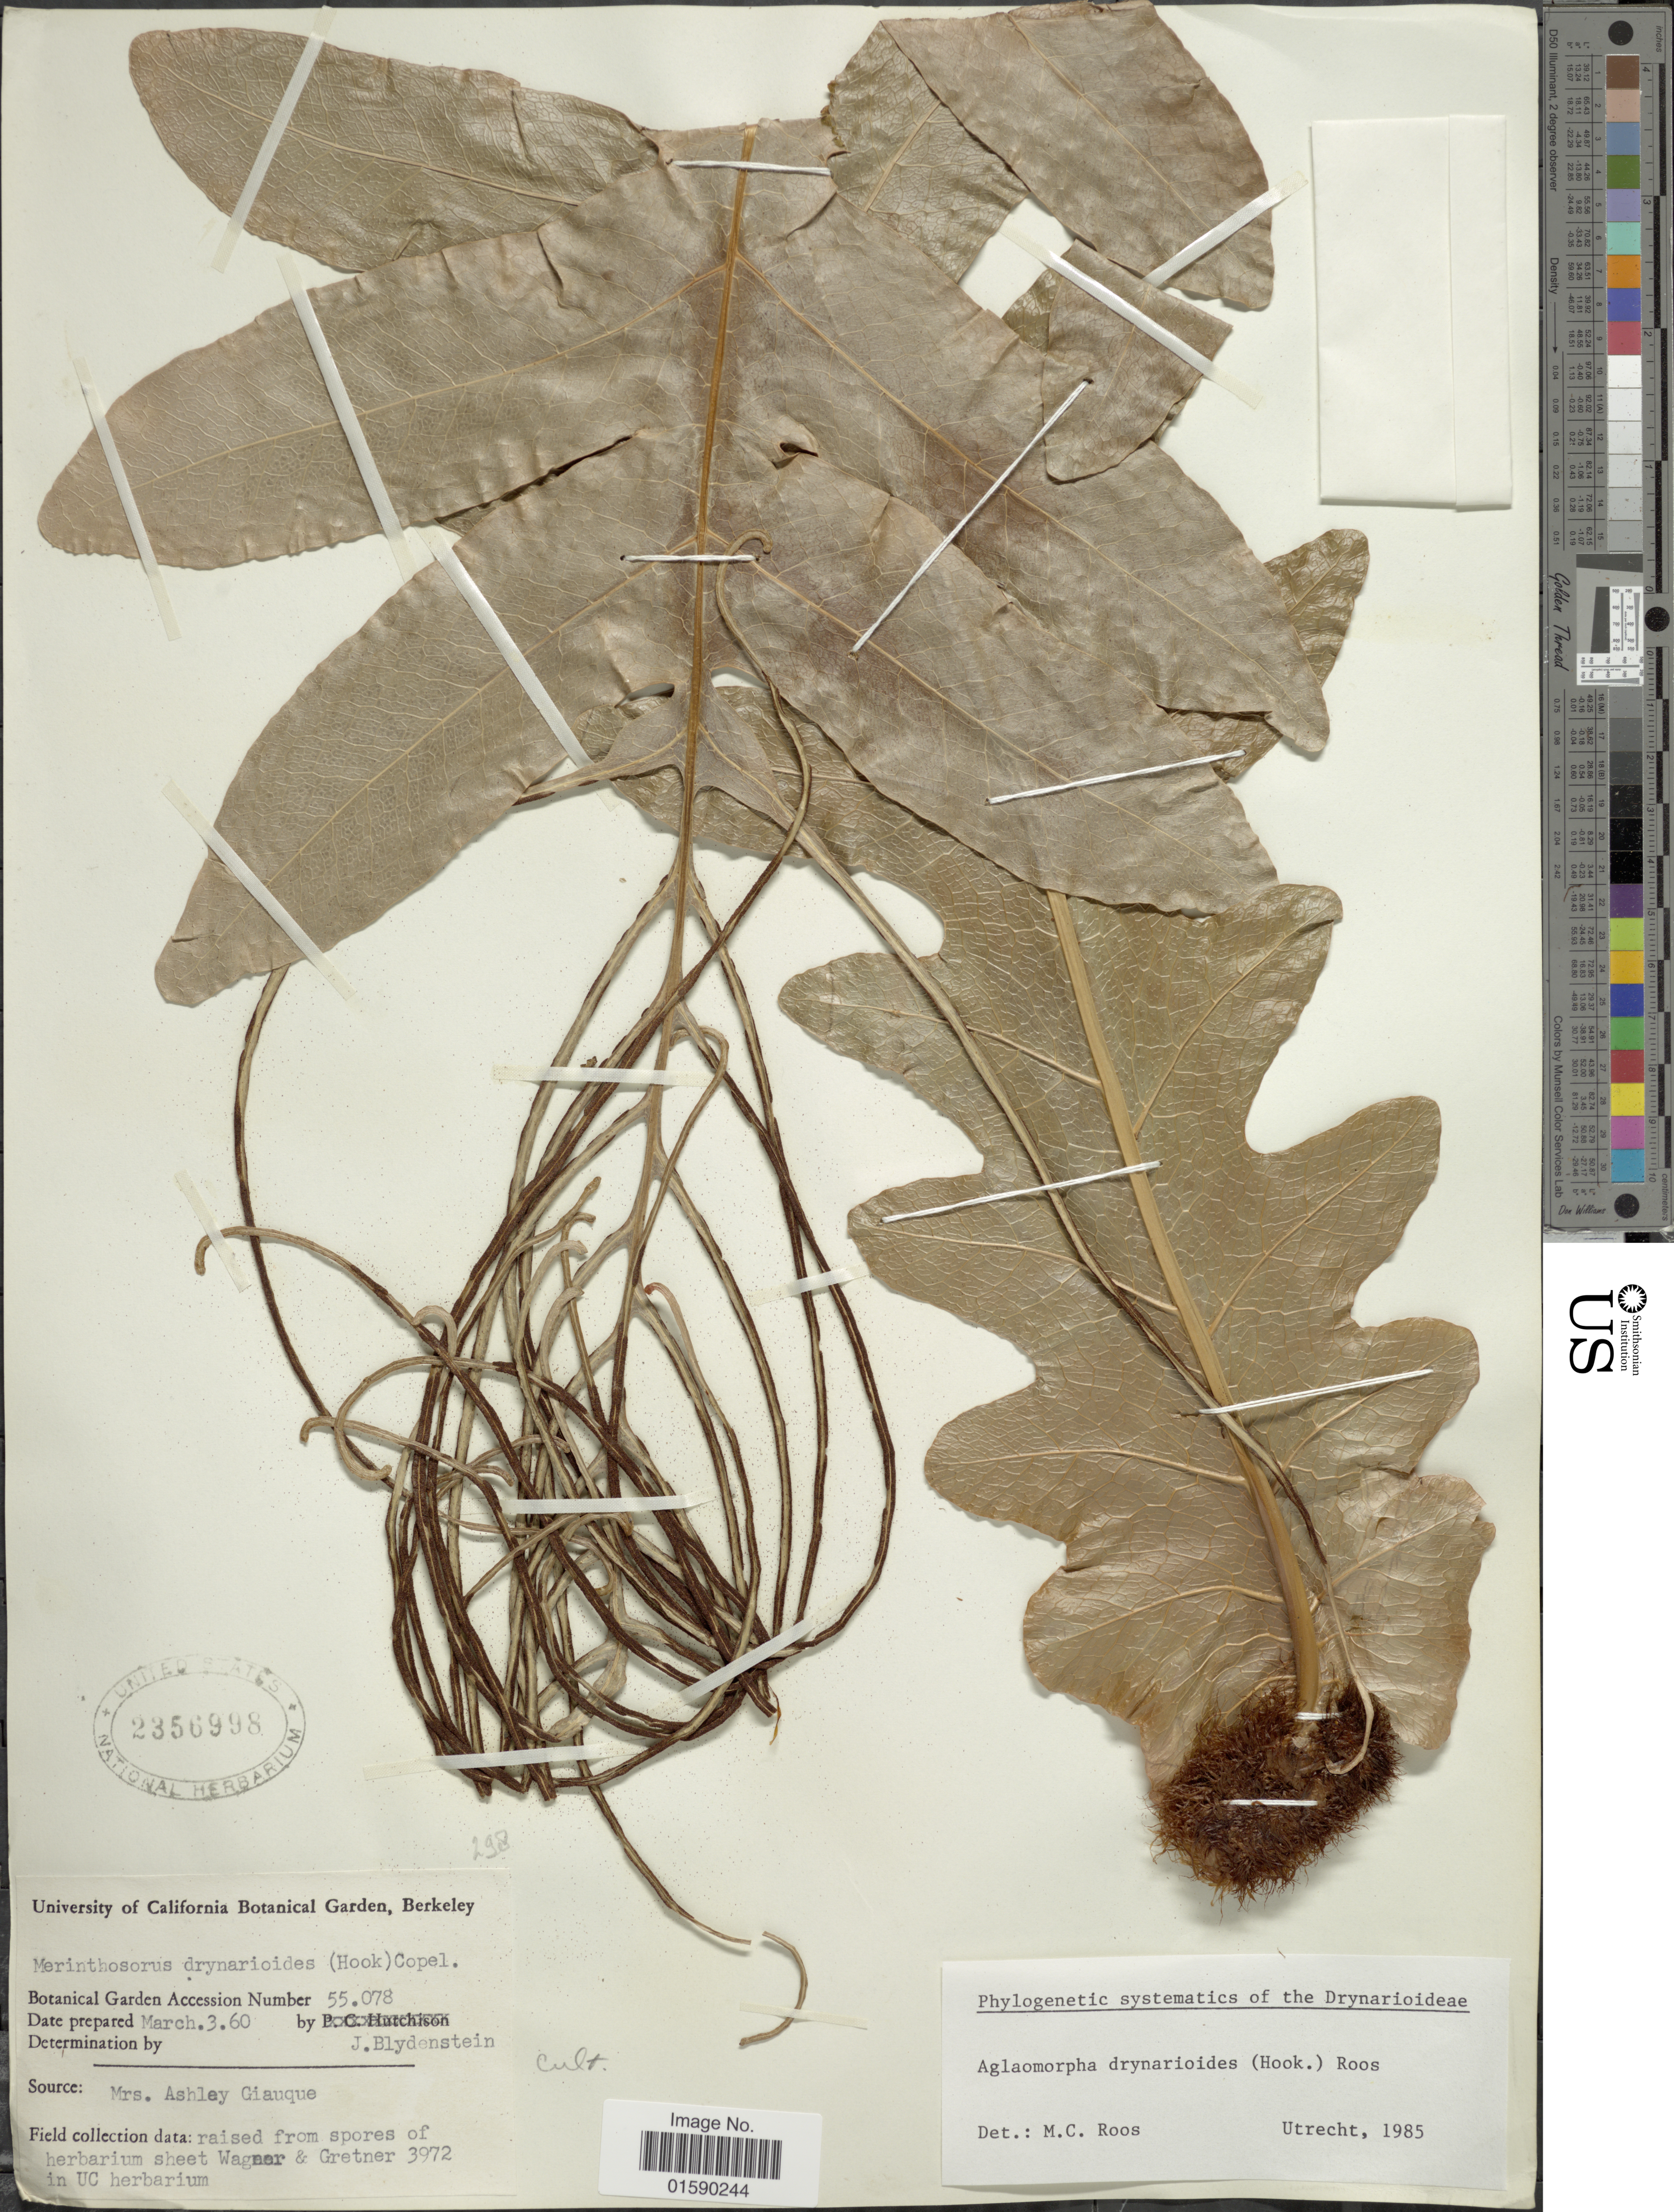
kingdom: Plantae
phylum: Tracheophyta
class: Polypodiopsida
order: Polypodiales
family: Polypodiaceae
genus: Aglaomorpha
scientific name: Aglaomorpha drynarioides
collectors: J. Blydenstein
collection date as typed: Transcribed d/m/y: 3/3/60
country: United States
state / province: California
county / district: Alameda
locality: University of California Botanical Garden, Berkeley.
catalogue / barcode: US 2356998